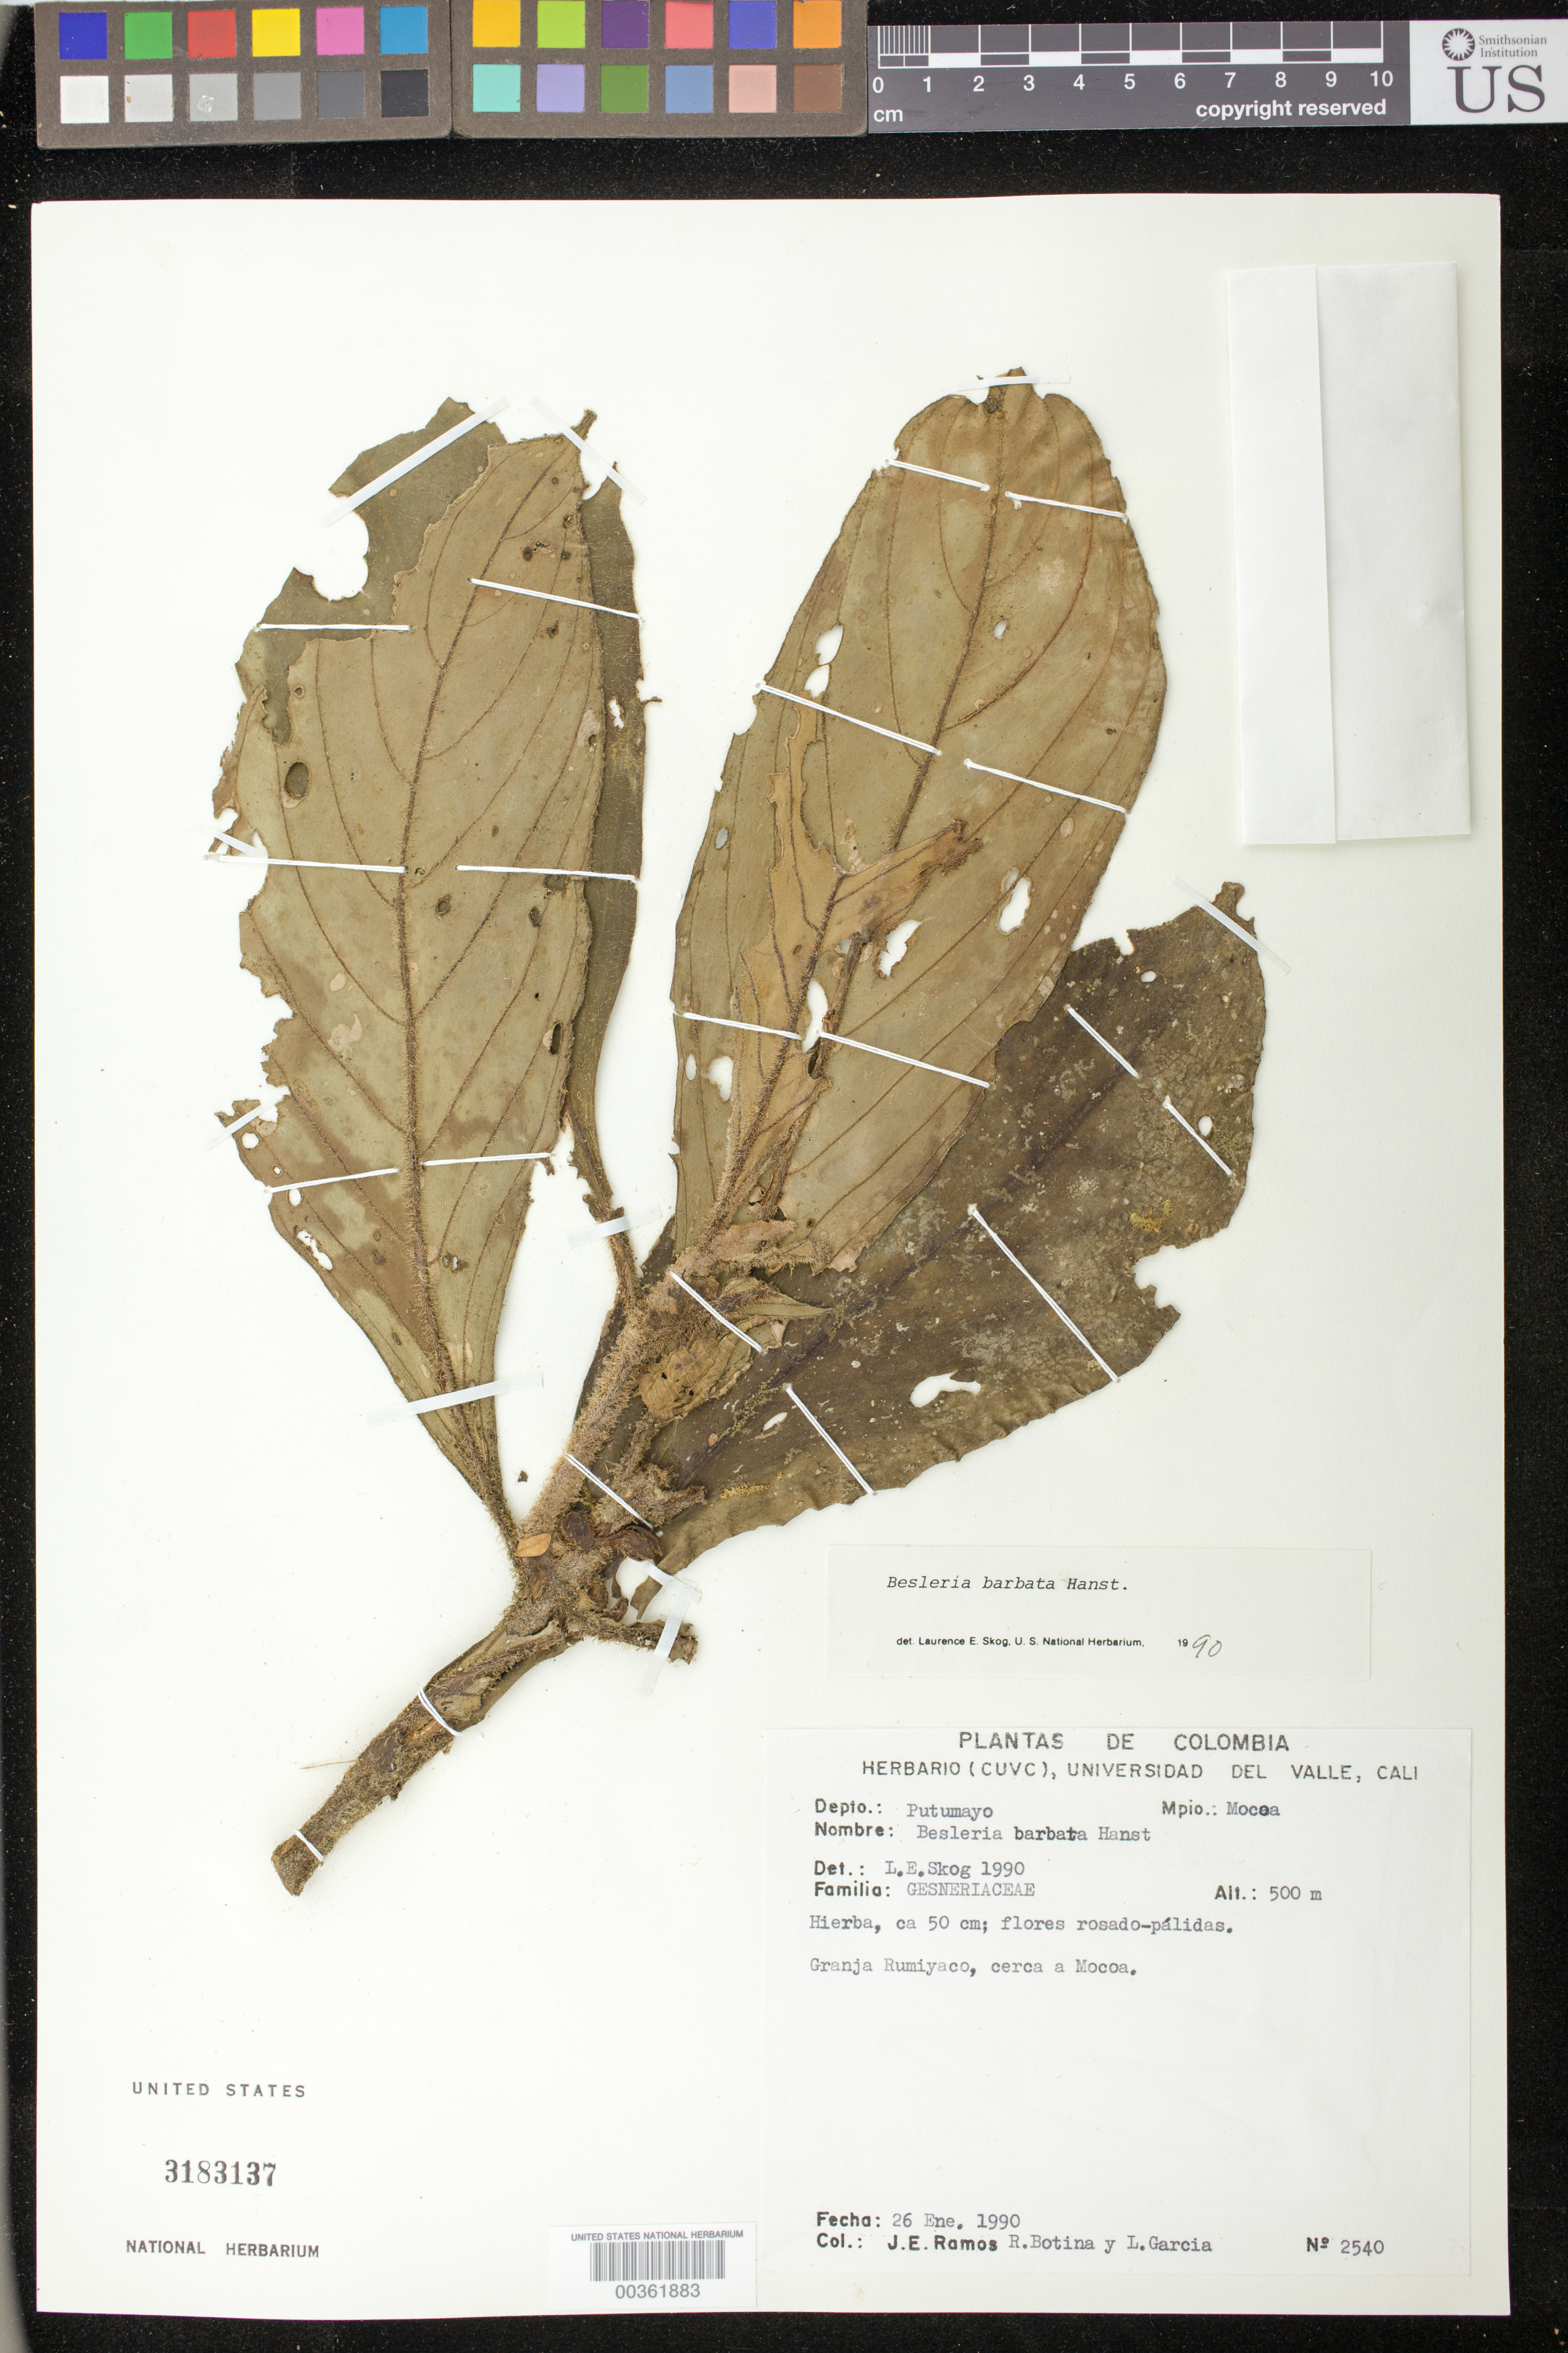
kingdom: Plantae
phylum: Tracheophyta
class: Magnoliopsida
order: Lamiales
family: Gesneriaceae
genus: Besleria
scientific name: Besleria barbata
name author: (Poepp.) Hanst.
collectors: J. E. Ramos, R. Botina & L. Garcia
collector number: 2540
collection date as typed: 26 Jan 1990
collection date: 1990-01-26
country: Colombia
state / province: Putumayo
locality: Mpio, Mocoa, Granja Rumiyaco, cerca a Mocoa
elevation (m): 500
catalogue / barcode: US 3183137